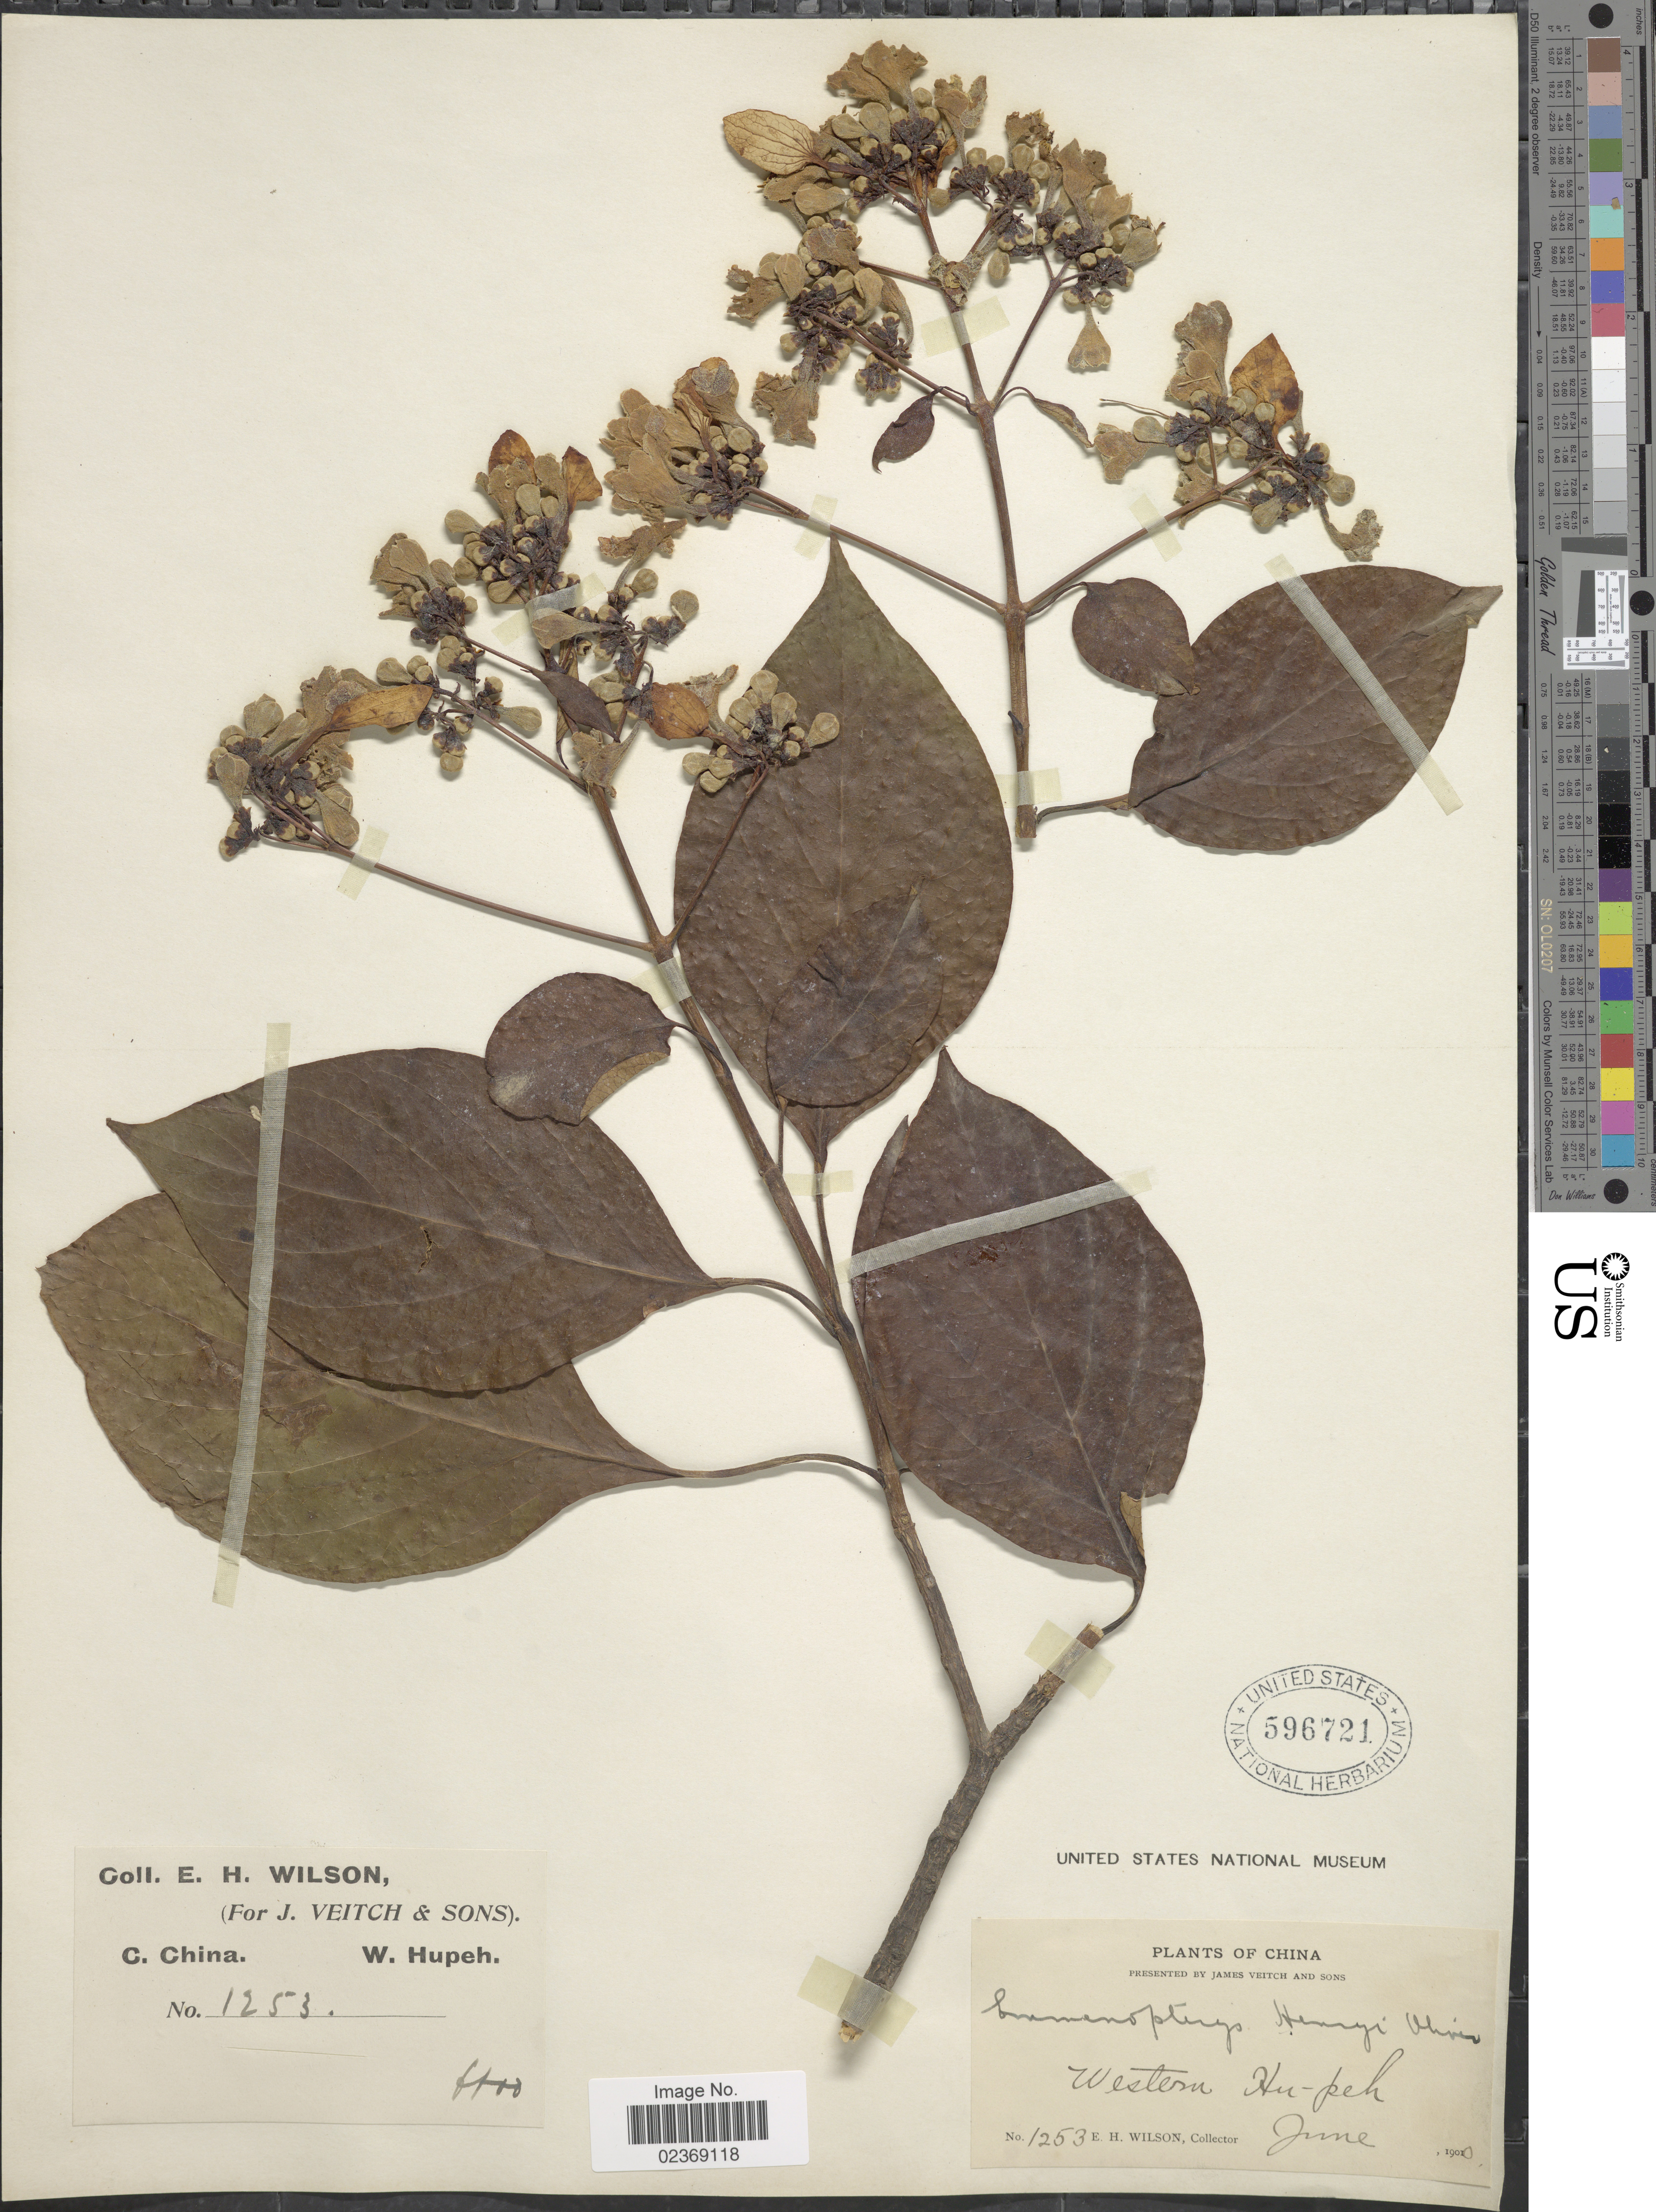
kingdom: Plantae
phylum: Tracheophyta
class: Magnoliopsida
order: Gentianales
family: Rubiaceae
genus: Emmenopterys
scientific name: Emmenopterys henryi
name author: Oliv.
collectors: E. Wilson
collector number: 1235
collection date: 1900-06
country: China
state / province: Hubei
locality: C. China, Western Hupeh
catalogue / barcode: US 596721